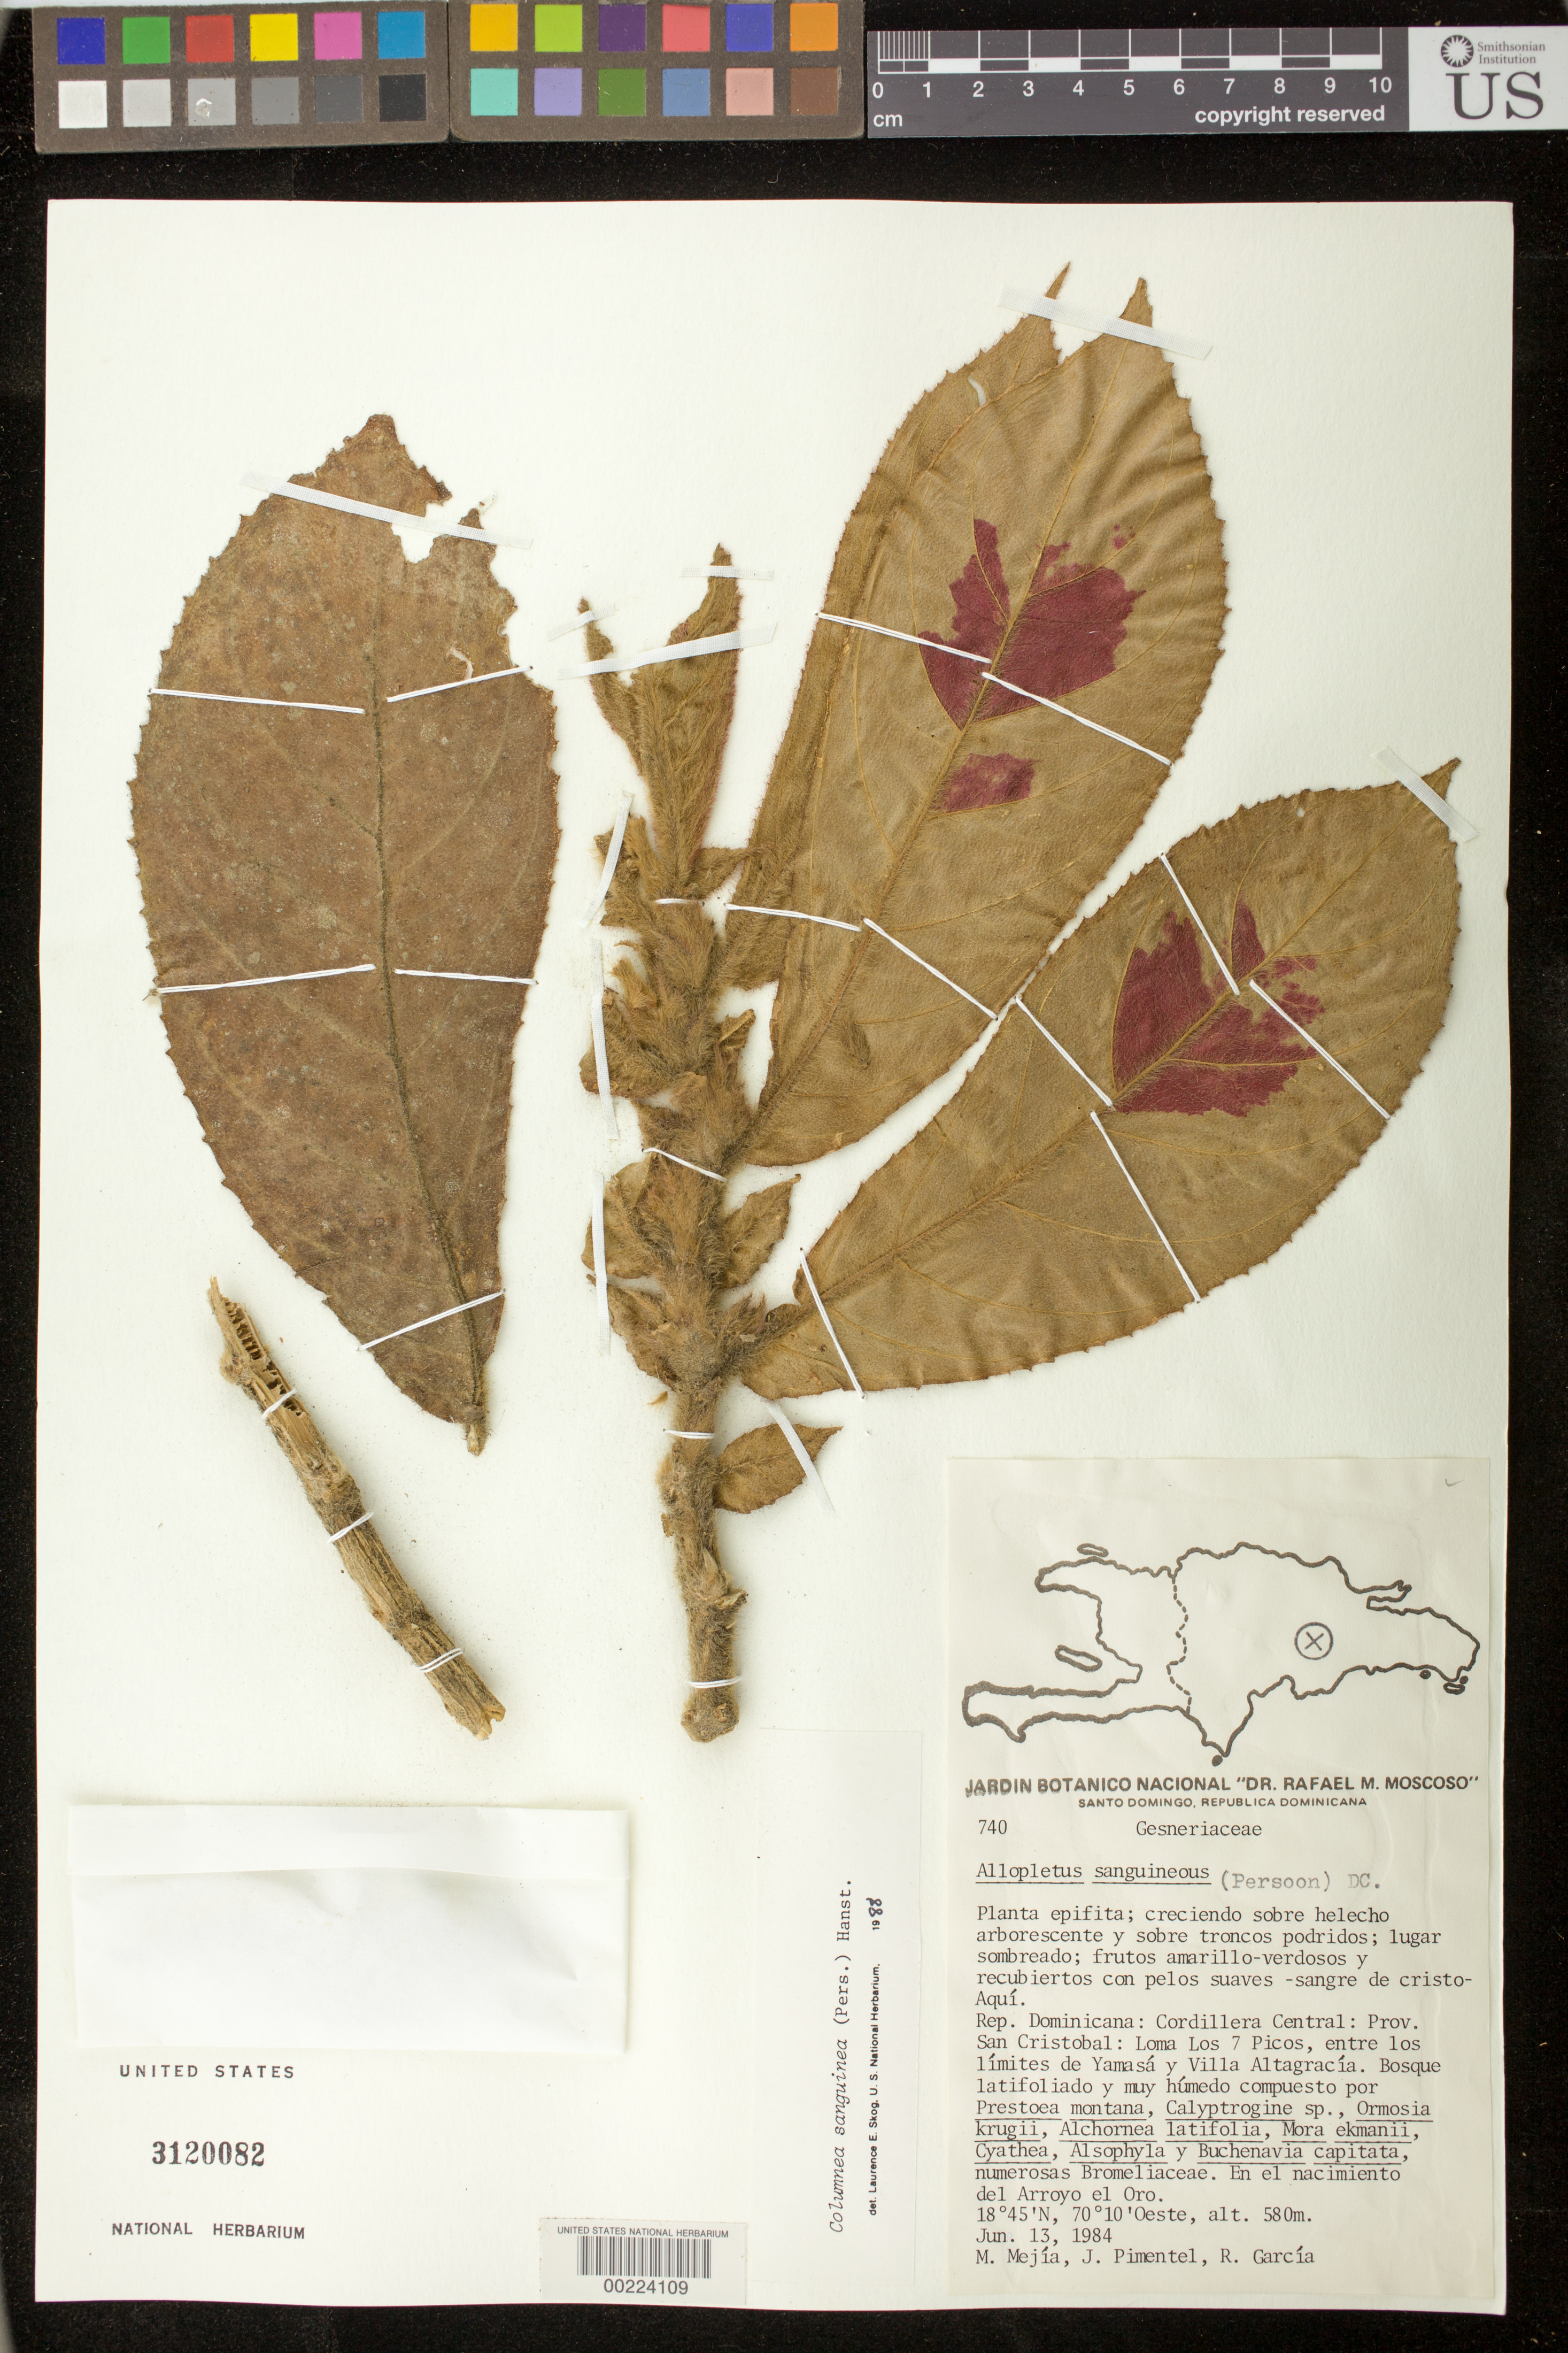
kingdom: Plantae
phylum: Tracheophyta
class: Magnoliopsida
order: Lamiales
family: Gesneriaceae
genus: Columnea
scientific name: Columnea sanguinea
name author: (Pers.) Hanst.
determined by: Skog, Laurence E.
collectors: M. Mejia, J. Pimentel & R. García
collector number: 740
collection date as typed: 13 Jun 1984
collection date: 1984-06-13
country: Dominican Republic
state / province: San Cristóbal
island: Hispaniola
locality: Cordillera Central: Loma Los 7 Picos, entre los límites de Yamasá y Villa Altagracía; en el nacimiento del Arroyo el Oro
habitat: Bosque latifoliado y muy húmedo; creciendo sobre helecho arborescente y sobre troncos podridos; lugar sombreado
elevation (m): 580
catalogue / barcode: US 3120082